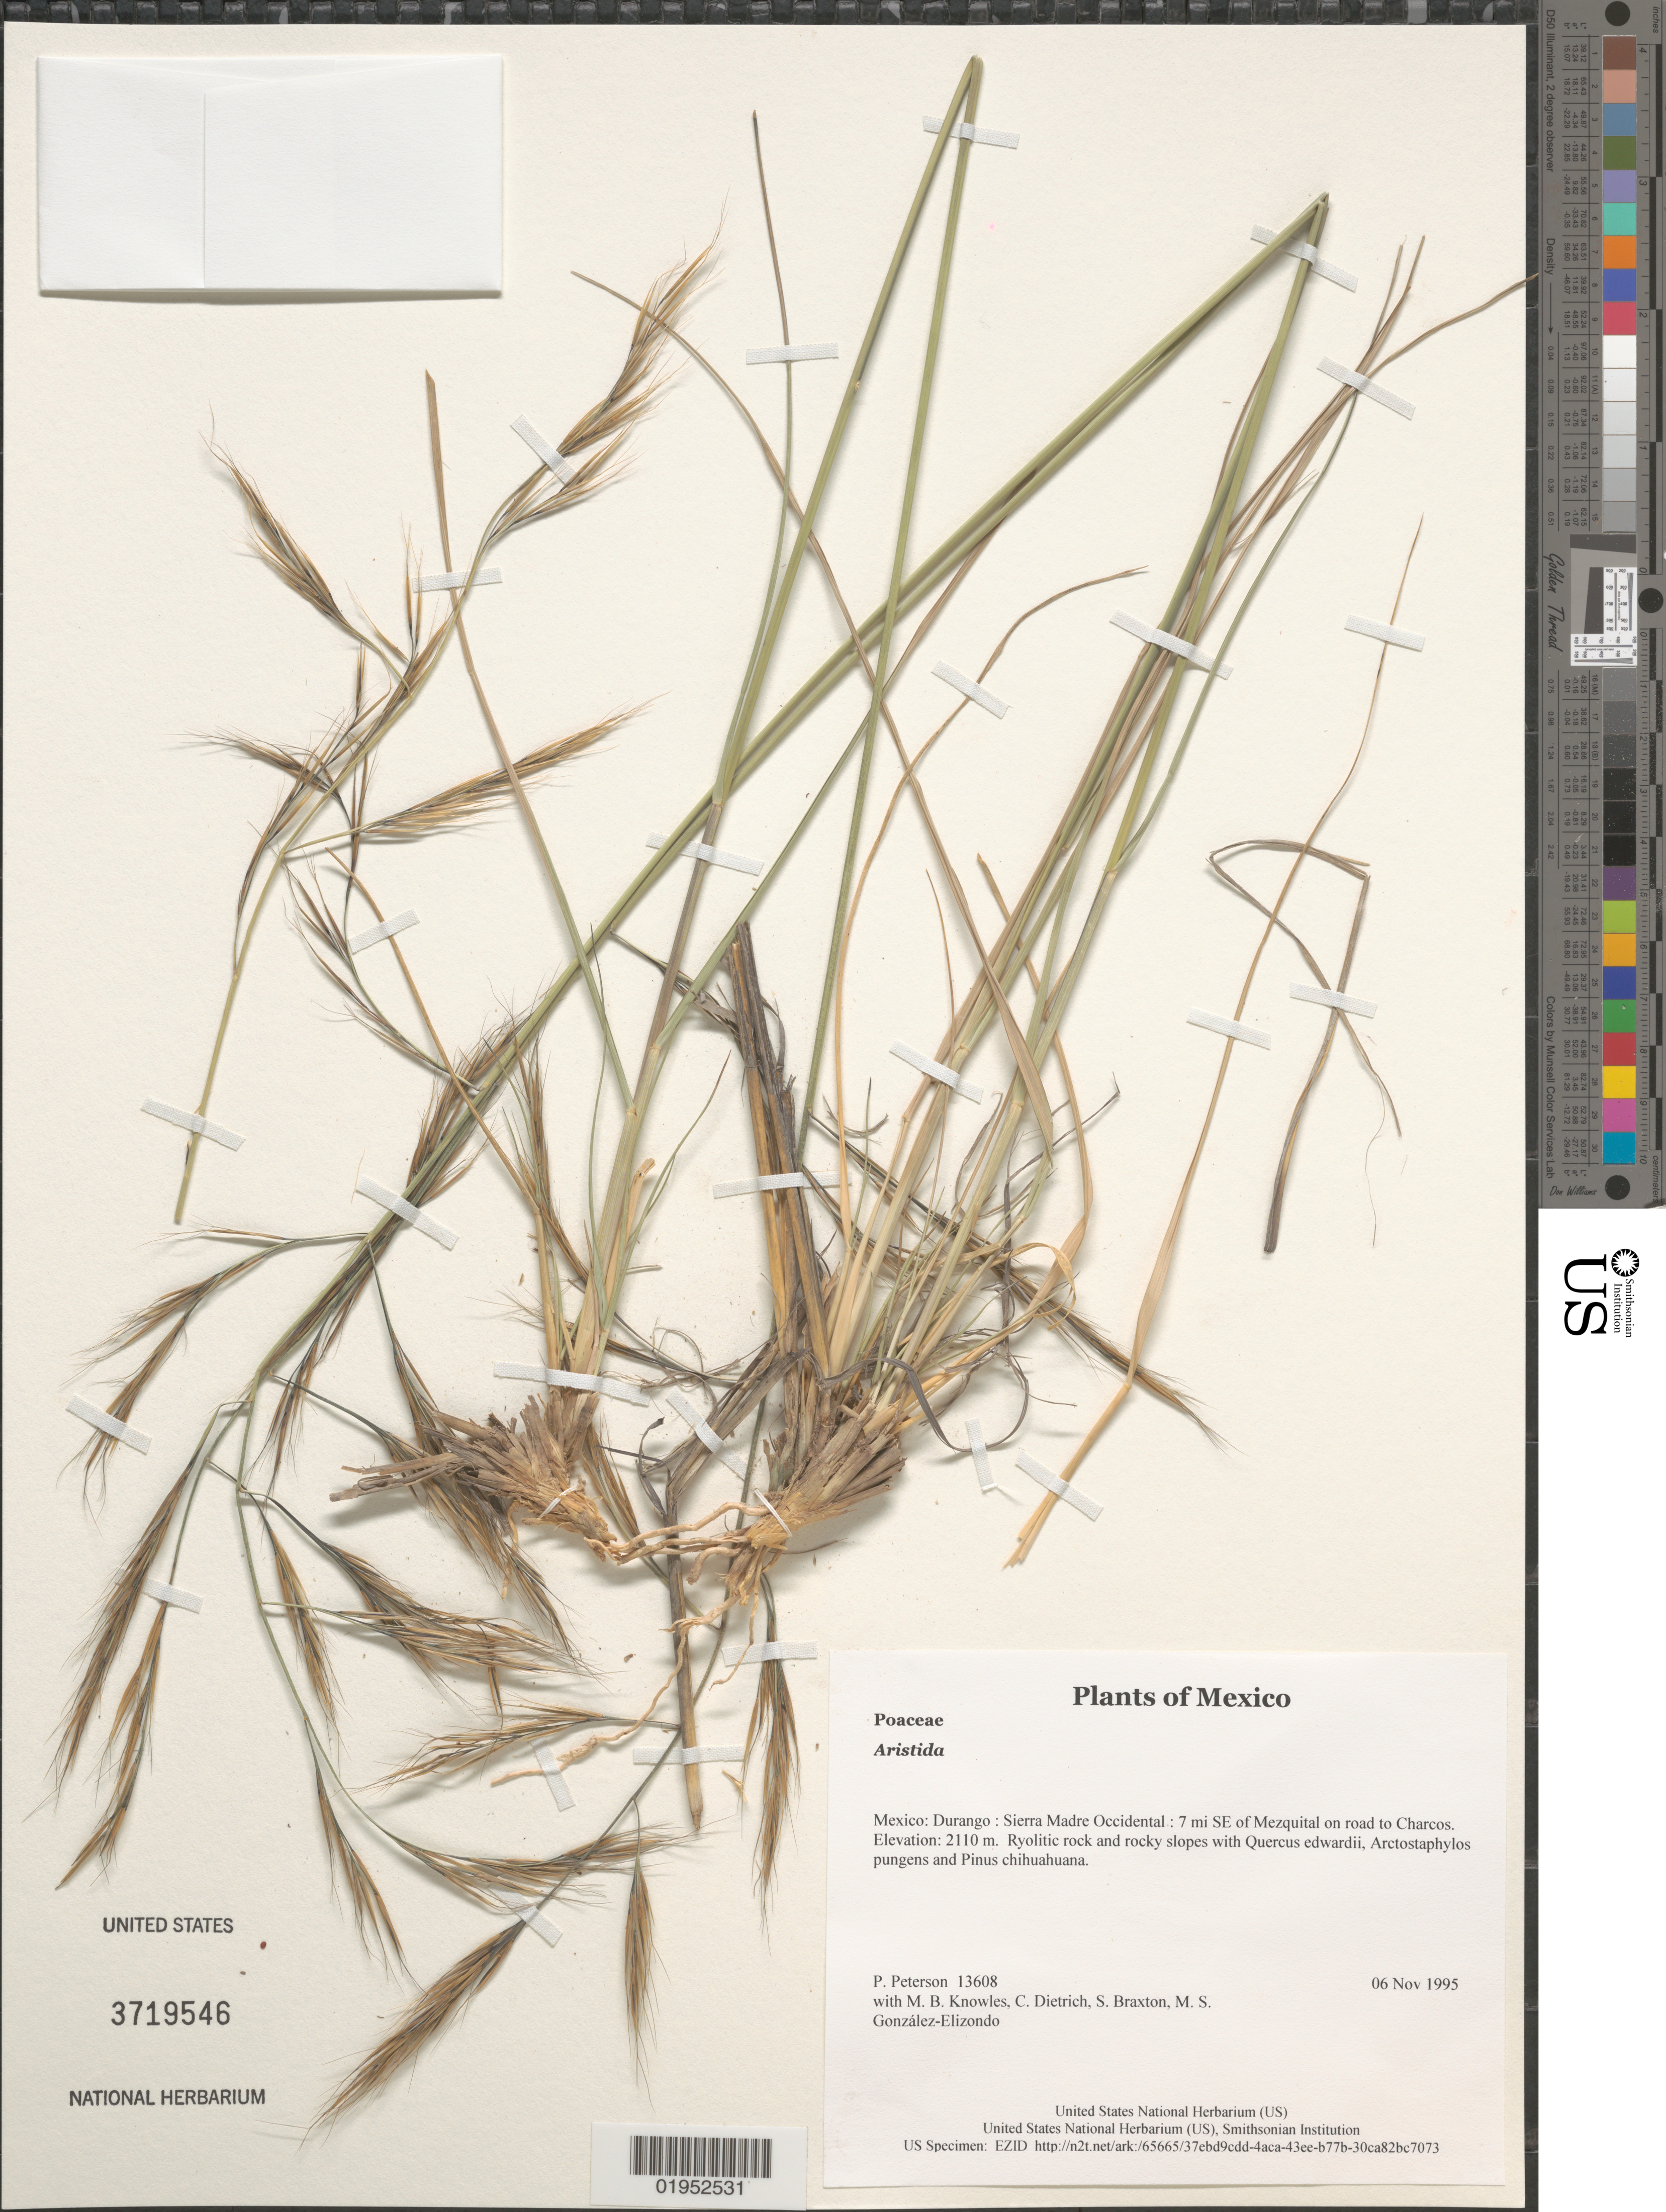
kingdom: Plantae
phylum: Tracheophyta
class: Liliopsida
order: Poales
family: Poaceae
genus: Aristida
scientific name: Aristida sp.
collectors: P. M. Peterson, M. B. Knowles, C. Dietrich, S. Braxton & M. S. González-Elizondo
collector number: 13608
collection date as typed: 06 Nov 1995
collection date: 1995-11-06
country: Mexico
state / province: Durango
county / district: Sierra Madre Occidental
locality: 7 mi SE of Mezquital on road to Charcos.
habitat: Ryolitic rock and rocky slopes with Quercus edwardii, Arctostaphylos pungens and Pinus chihuahuana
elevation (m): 2110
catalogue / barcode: US 3719546